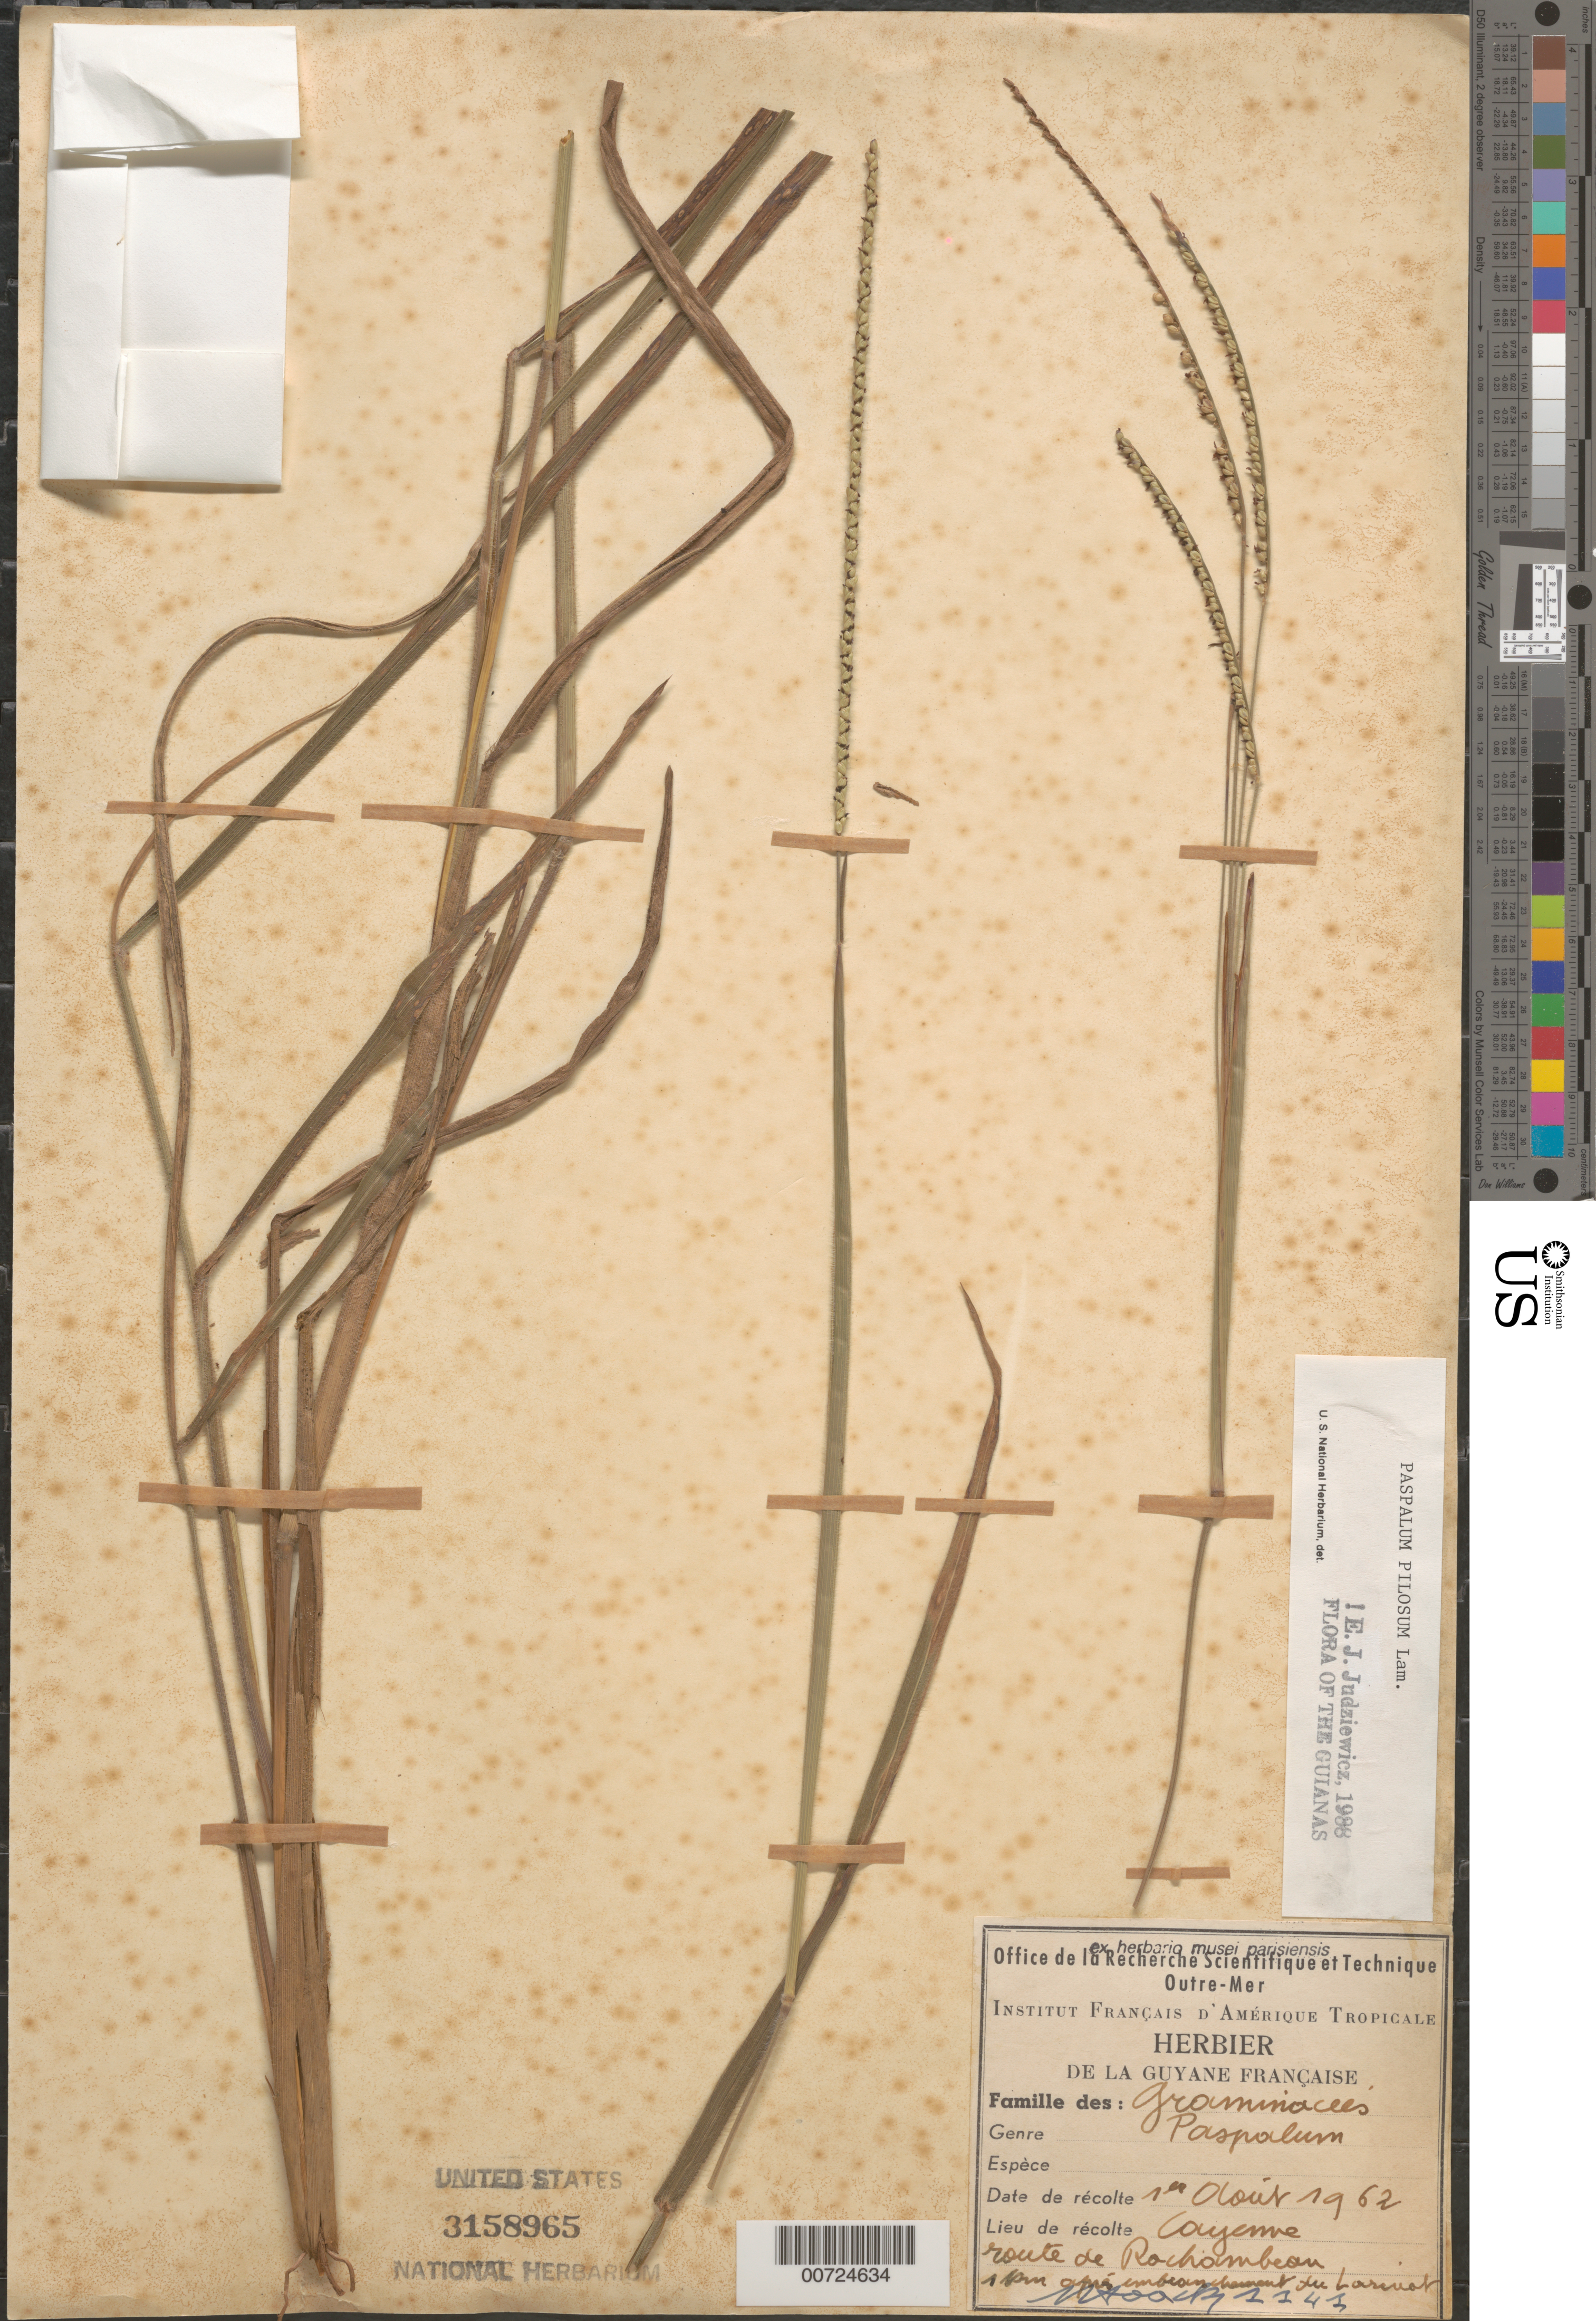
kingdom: Plantae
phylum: Tracheophyta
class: Liliopsida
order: Poales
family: Poaceae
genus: Paspalum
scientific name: Paspalum pilosum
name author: Lam.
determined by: Judziewicz, E. J.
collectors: J. Hoock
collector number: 1141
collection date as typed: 1-Aug-62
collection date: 1962-08-01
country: French Guiana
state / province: Cayenne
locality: Cayenne, Route de Rochambeau, 1 km aprés embranchement du Loriuot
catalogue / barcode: US 3158965